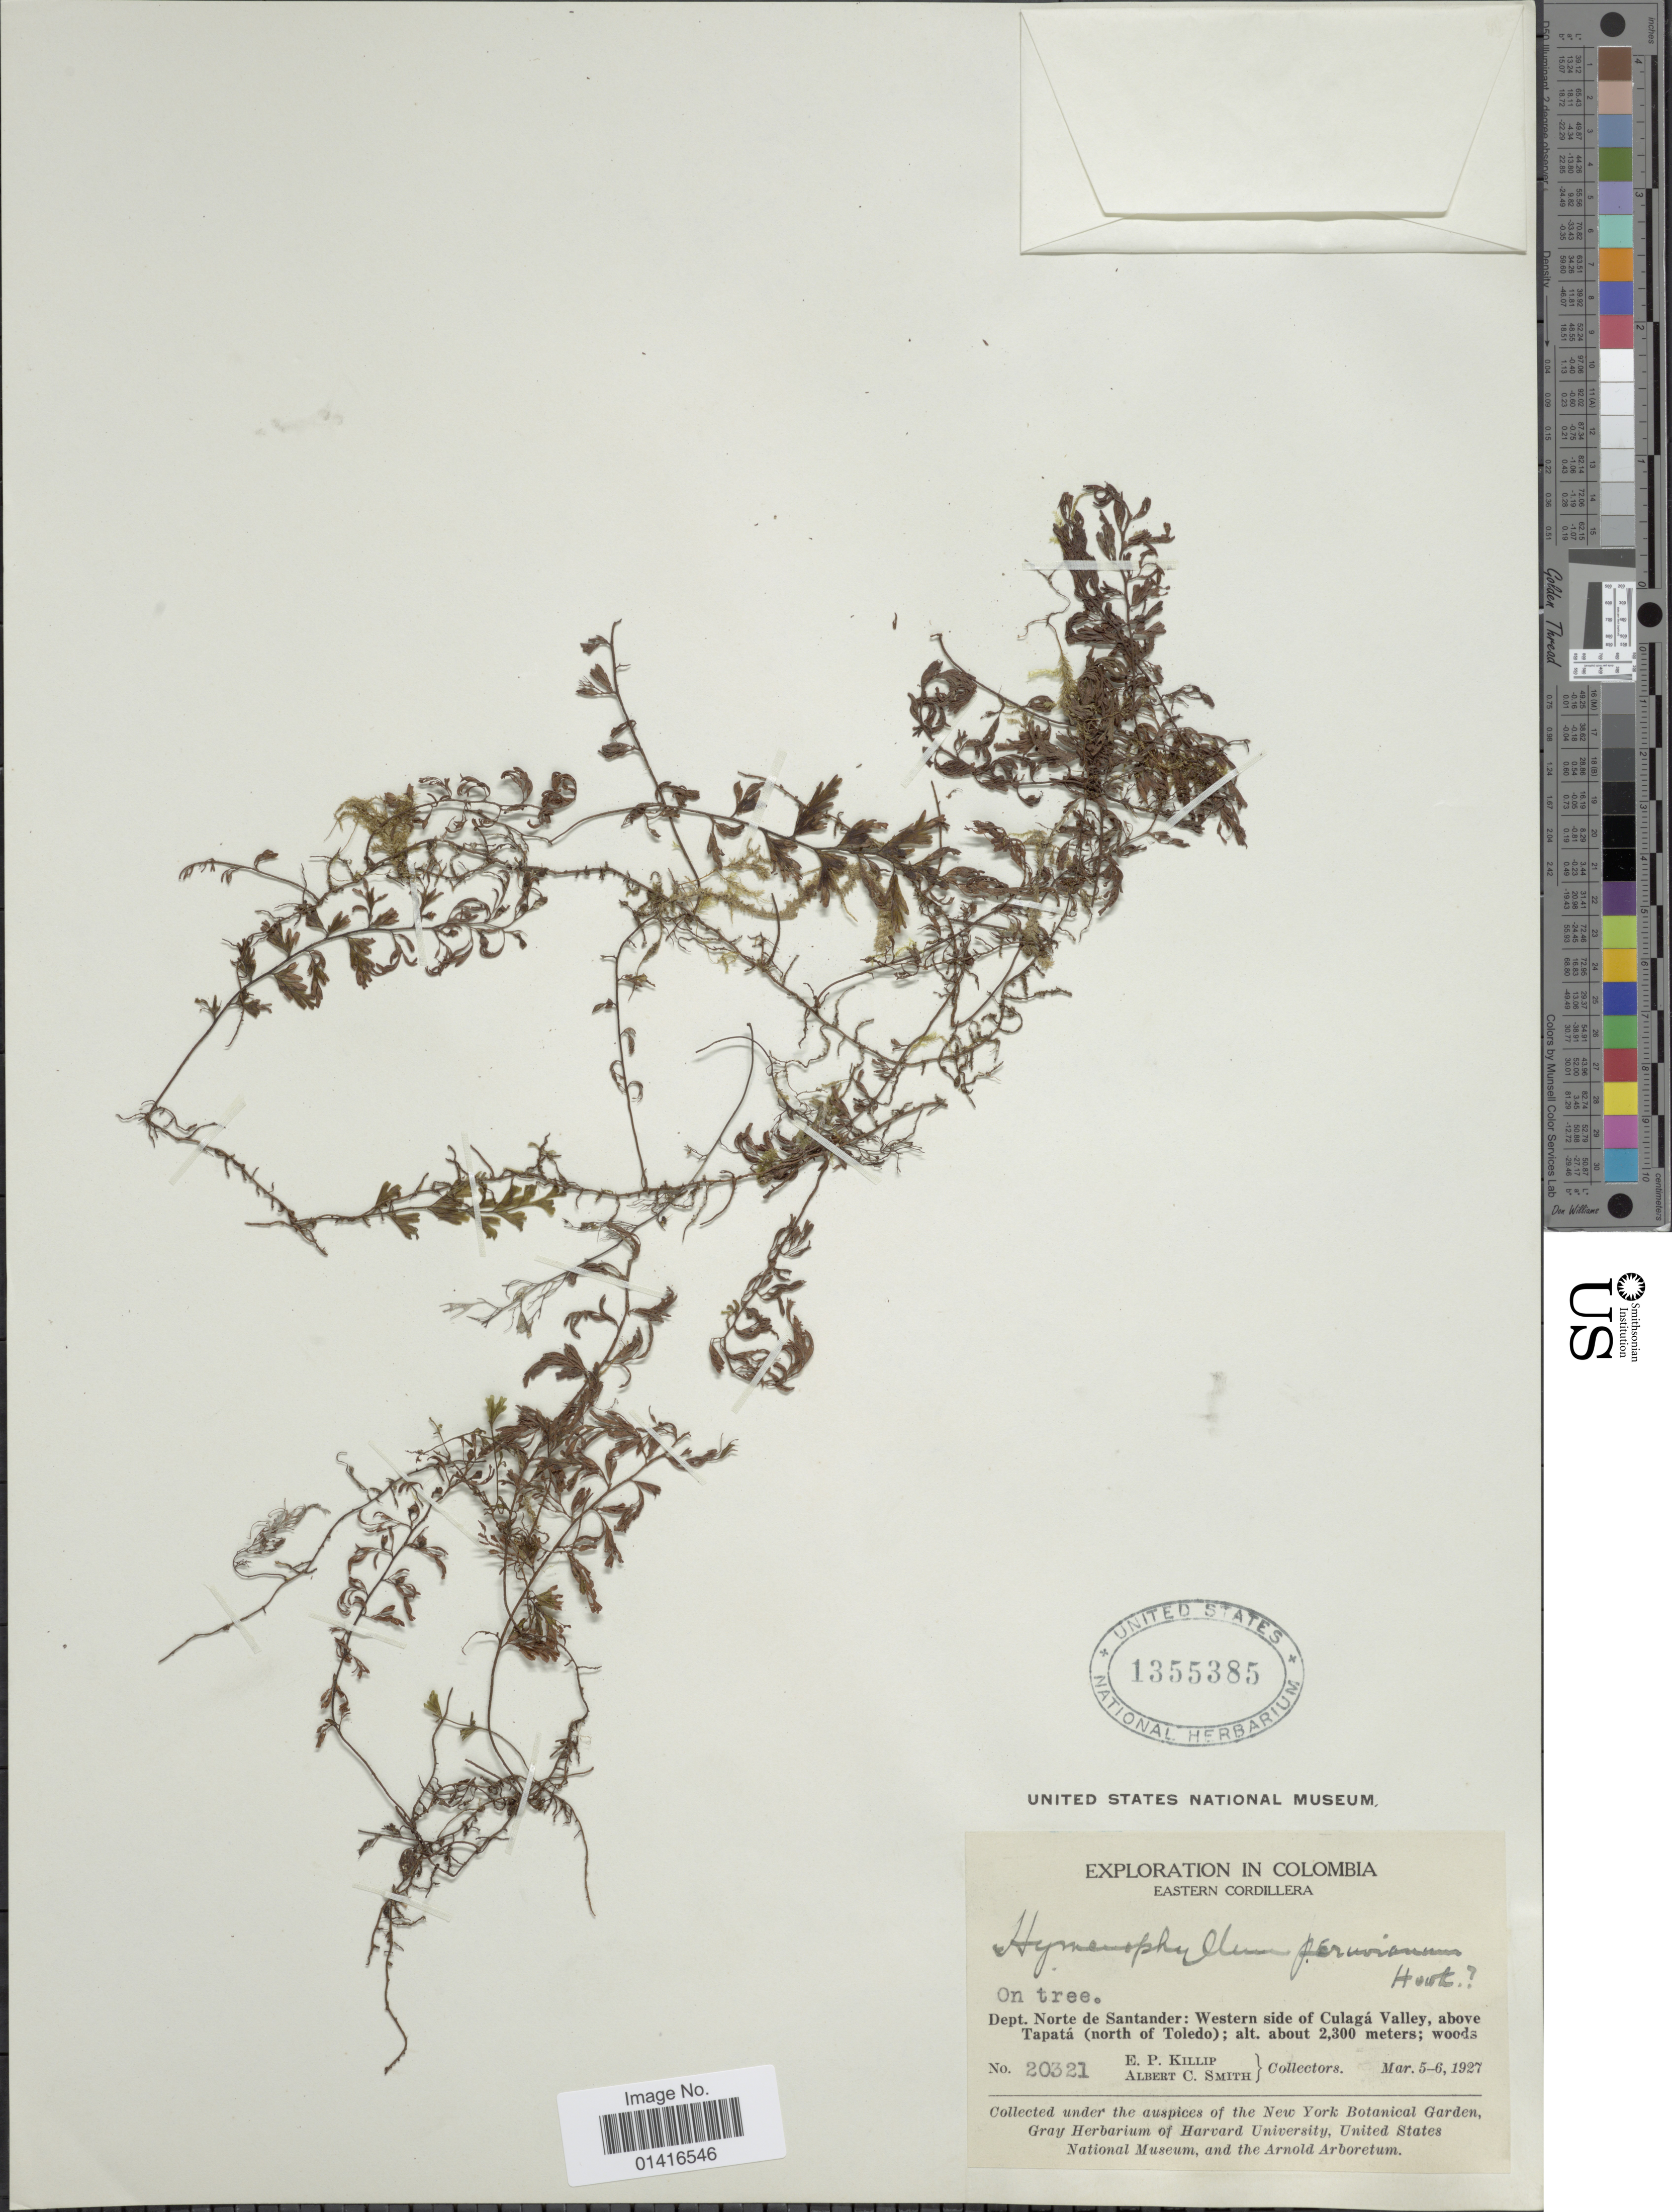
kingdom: Plantae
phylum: Tracheophyta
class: Polypodiopsida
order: Hymenophyllales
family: Hymenophyllaceae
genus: Hymenophyllum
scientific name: Hymenophyllum peruvianum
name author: Hook. & Grev.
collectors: E. P. Killip & A. C. Smith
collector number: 20321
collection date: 1927-03-05/1927-03-06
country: Colombia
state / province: Norte de Santander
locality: Eastern Cordillera. Dept. Norte de Sanatander: Western side of Culagá Valley, above Tapatá (north of Toledo), woods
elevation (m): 2300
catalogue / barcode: US 1355385